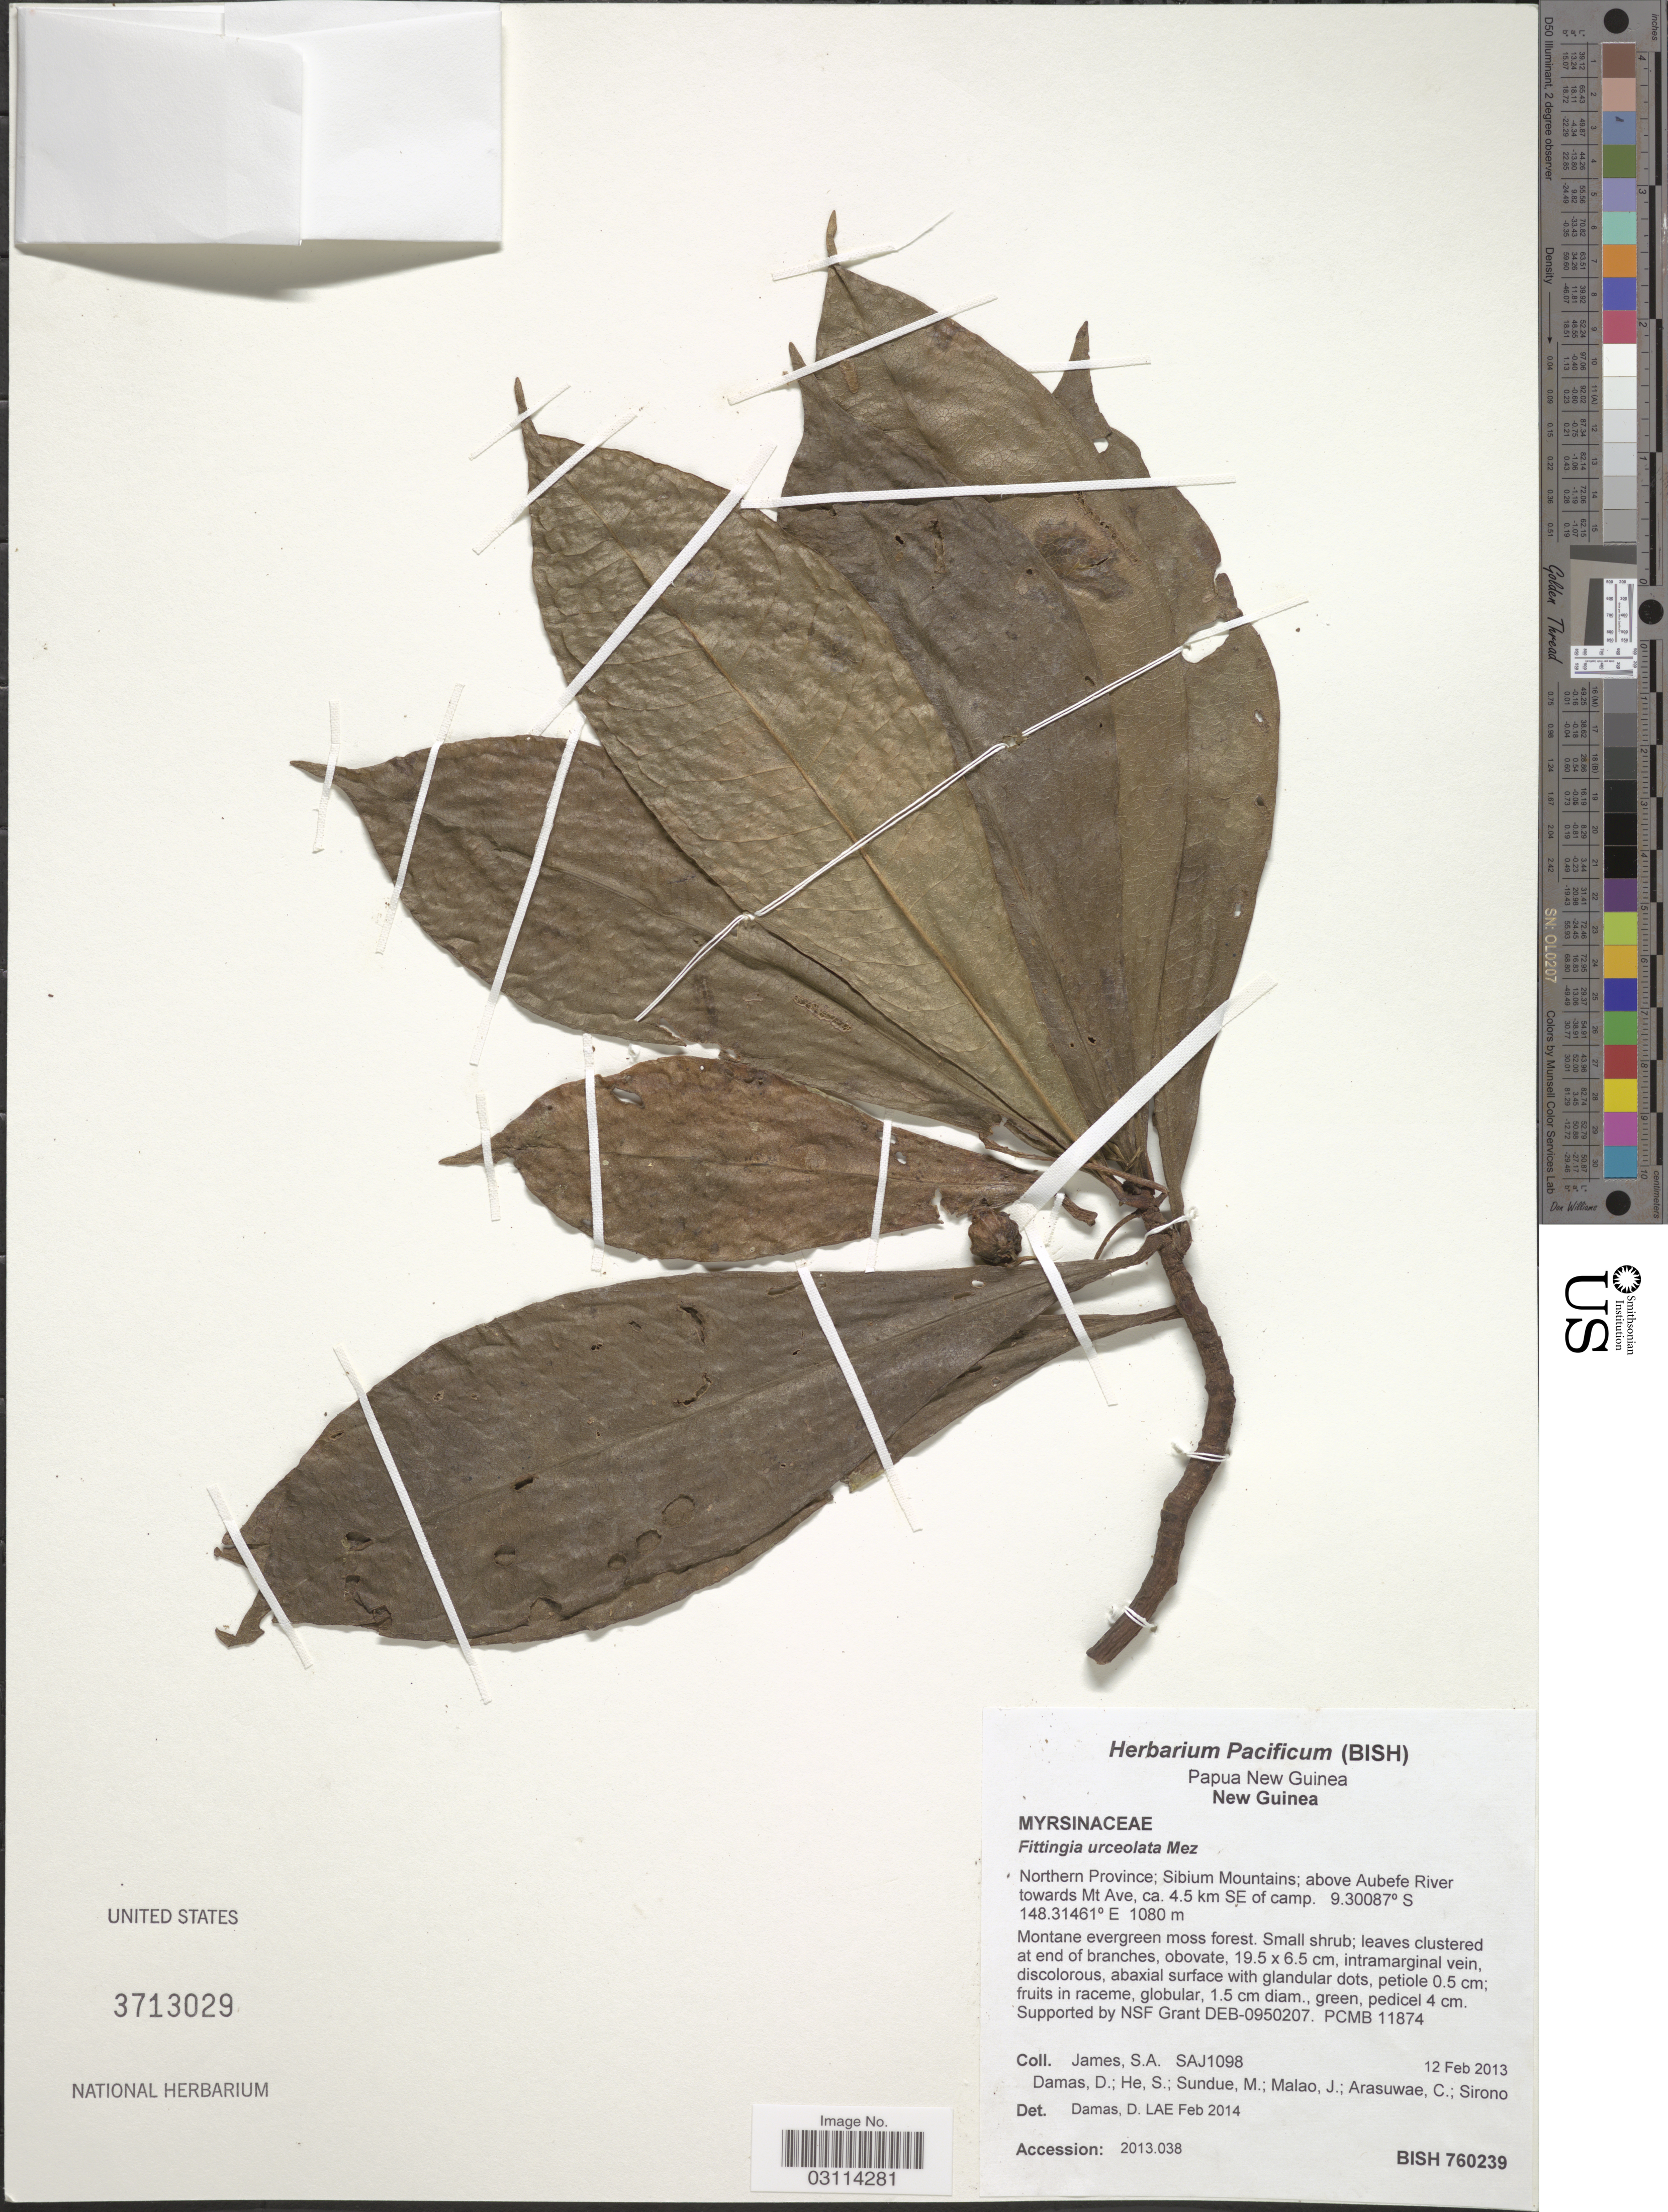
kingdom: Plantae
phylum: Tracheophyta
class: Magnoliopsida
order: Ericales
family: Primulaceae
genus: Fittingia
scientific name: Fittingia urceolata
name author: Mez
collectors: S. James, D. Damas, S. He, M. Sundue & et al.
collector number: SAJ1098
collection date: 2013-02-12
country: Papua New Guinea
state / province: Northern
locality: New Guinea, Northern Province; Sibium Mountains; above Aubefe River towards Mt Ave, ca. 4.5 km SE of camp.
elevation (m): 1080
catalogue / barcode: US 3713029